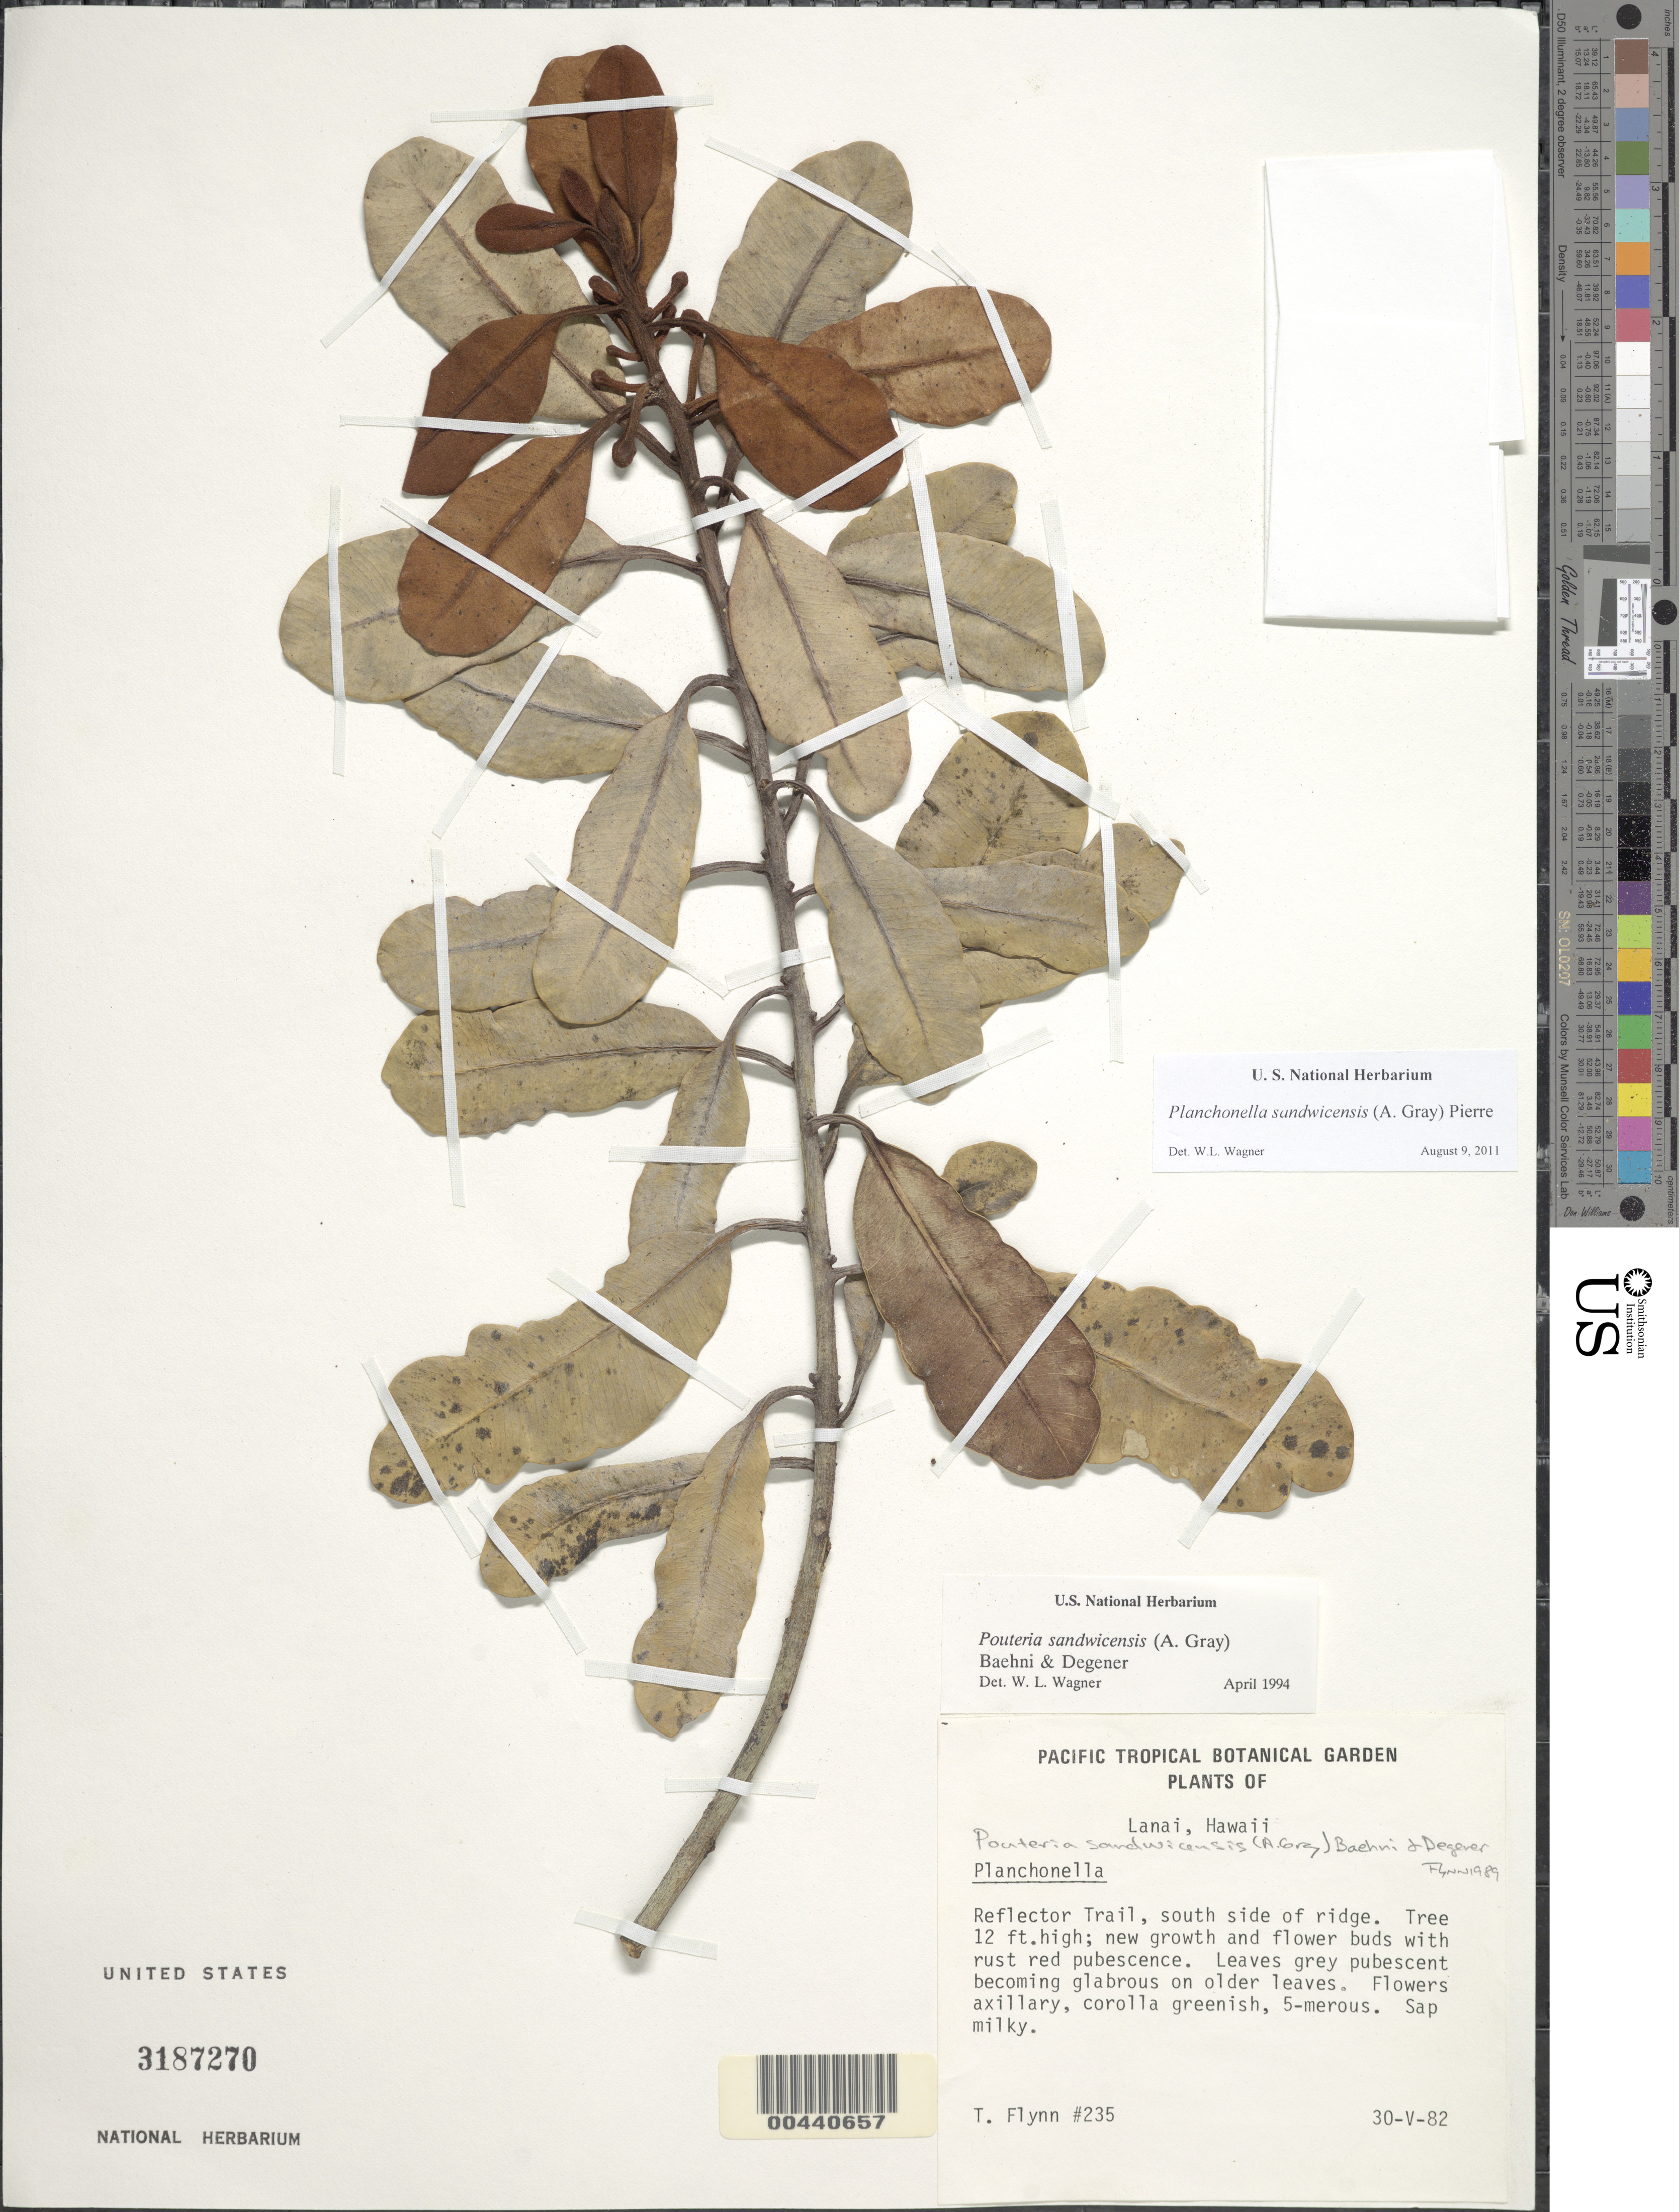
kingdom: Plantae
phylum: Tracheophyta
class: Magnoliopsida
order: Ericales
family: Sapotaceae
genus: Planchonella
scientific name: Planchonella sandwicensis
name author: (A. Gray) Pierre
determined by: Havran, J. C.; et al.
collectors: T. W. Flynn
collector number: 235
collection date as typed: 30 May 1982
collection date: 1982-05-30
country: United States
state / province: Hawaii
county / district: Maui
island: Lana'i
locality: Reflector Trail, South side of ridge.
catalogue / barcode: US 3187270